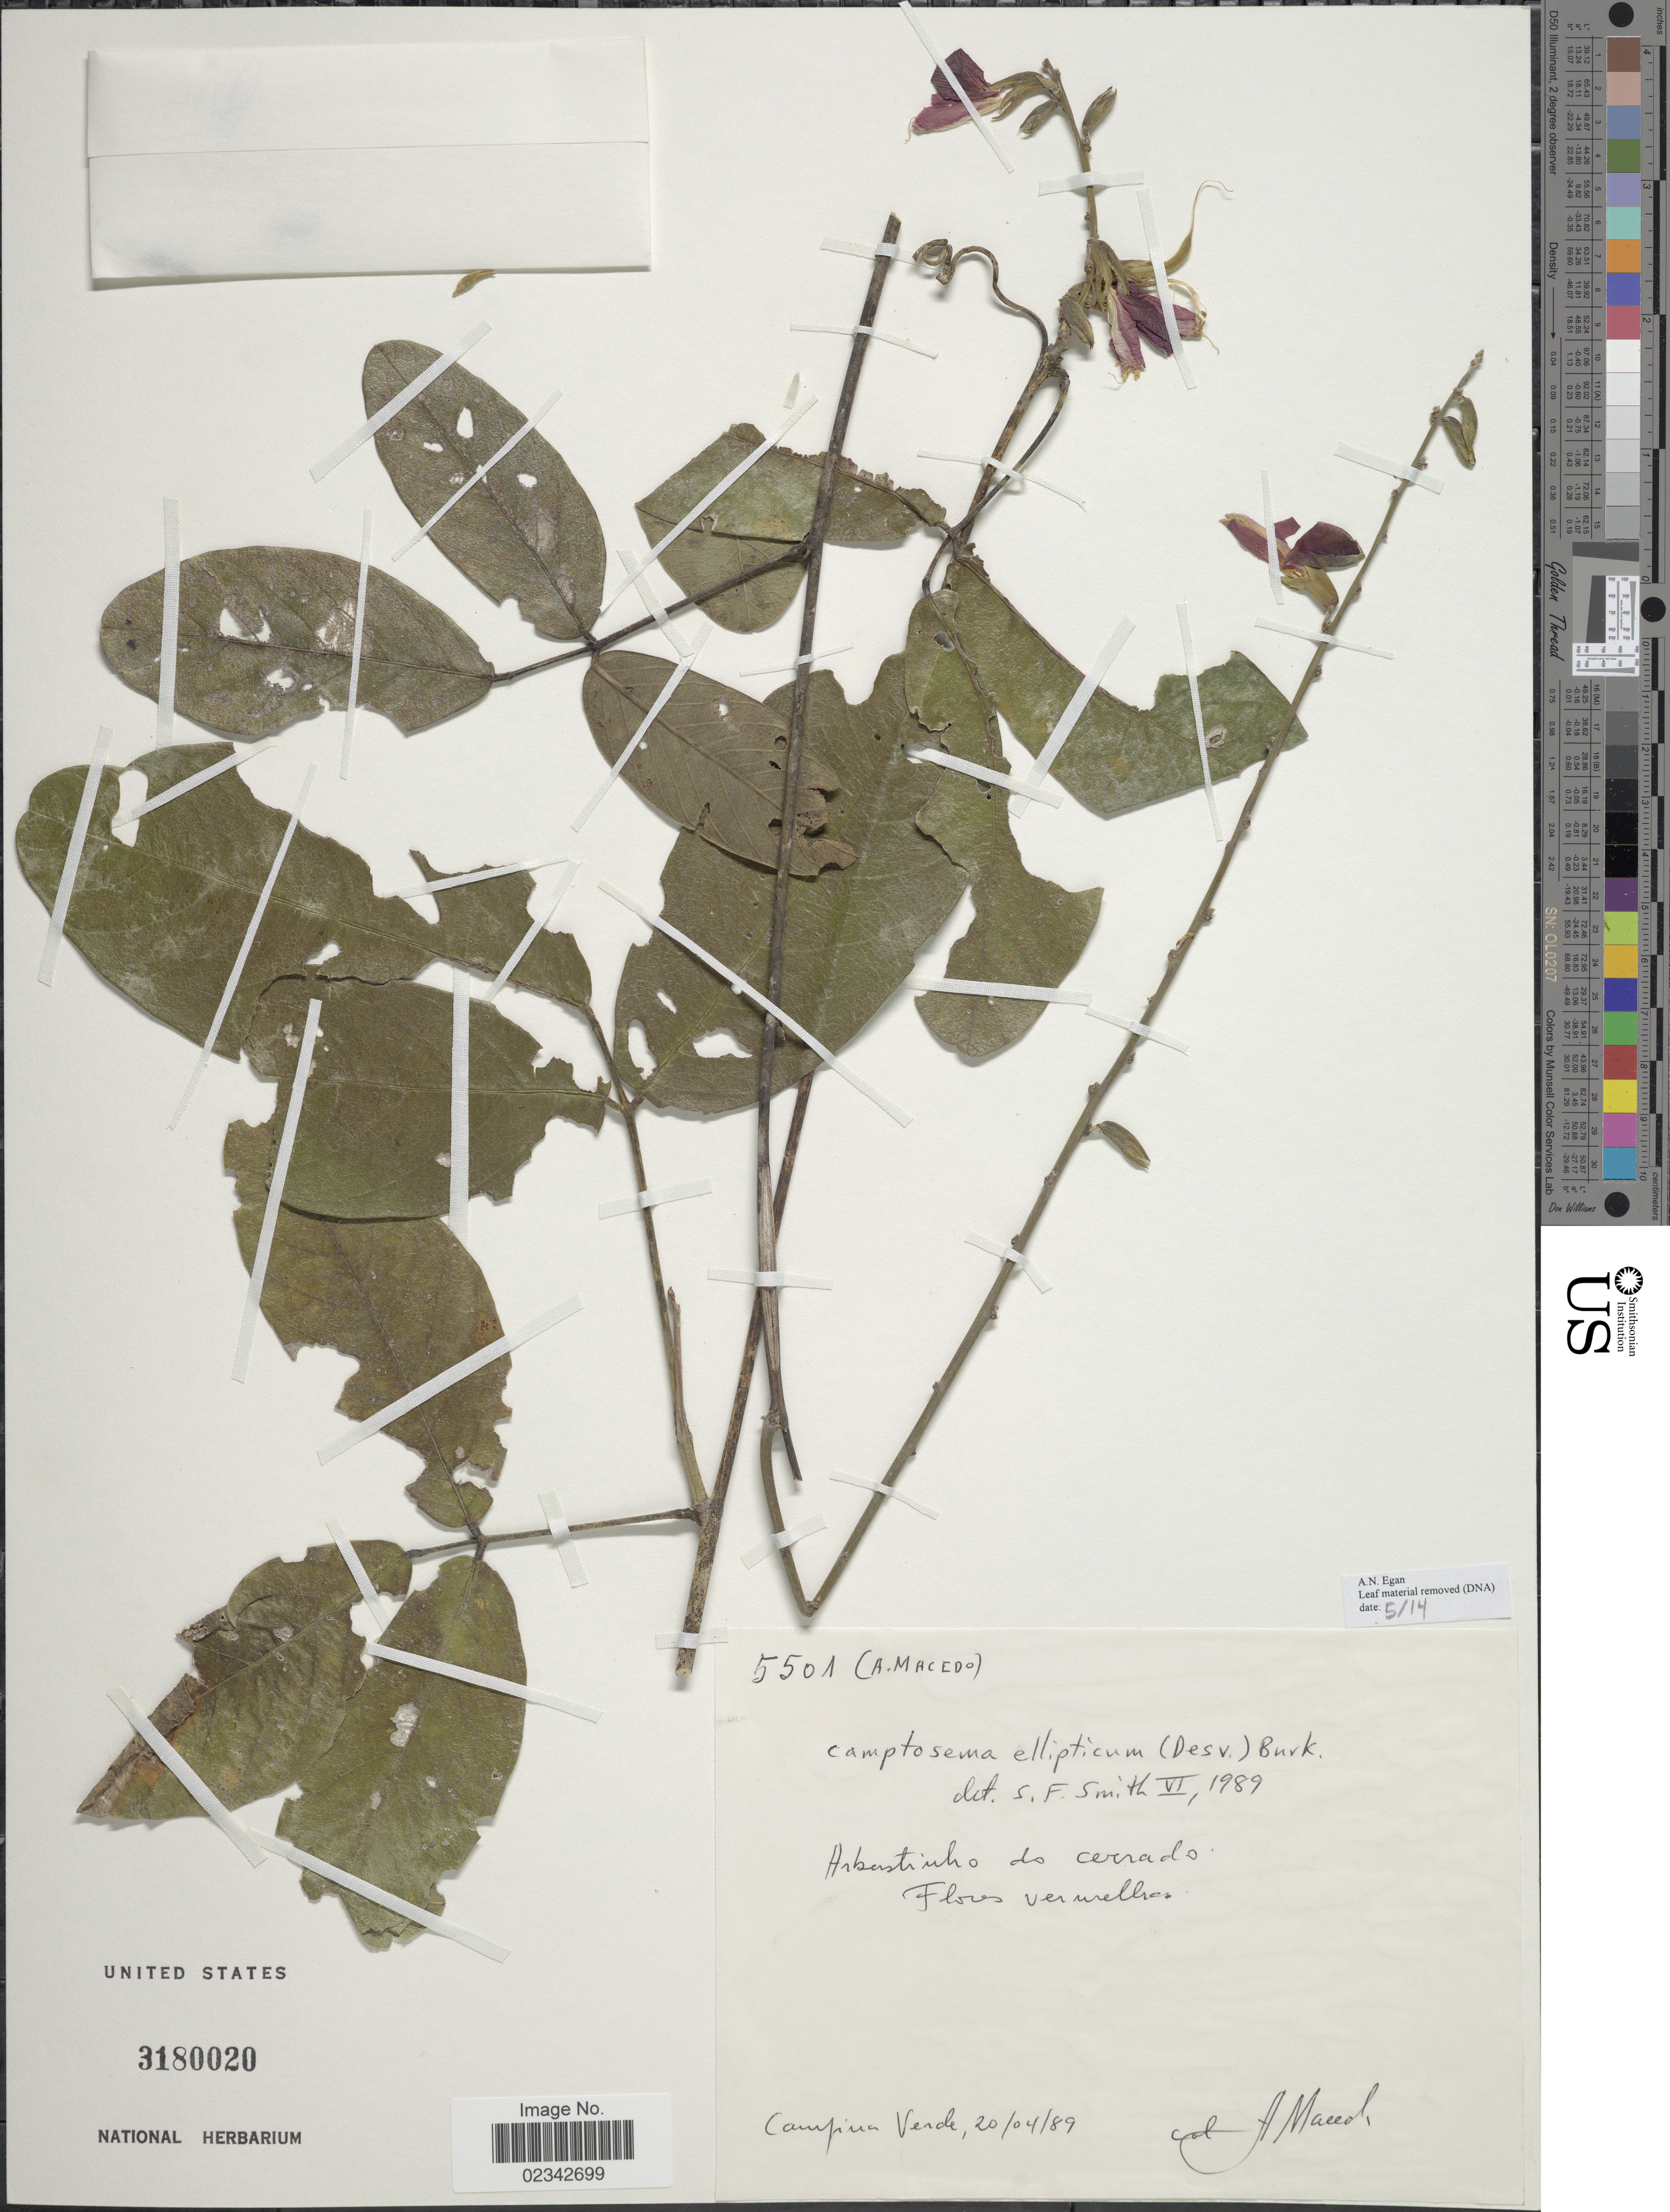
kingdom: Plantae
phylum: Tracheophyta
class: Magnoliopsida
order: Fabales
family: Fabaceae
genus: Cerradicola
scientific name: Cerradicola elliptica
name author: (Desv.) L.P. Queiroz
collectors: A. Macedo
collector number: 5501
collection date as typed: Transcribed d/m/y: 20/4/89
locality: Campina Verde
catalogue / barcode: US 3180020